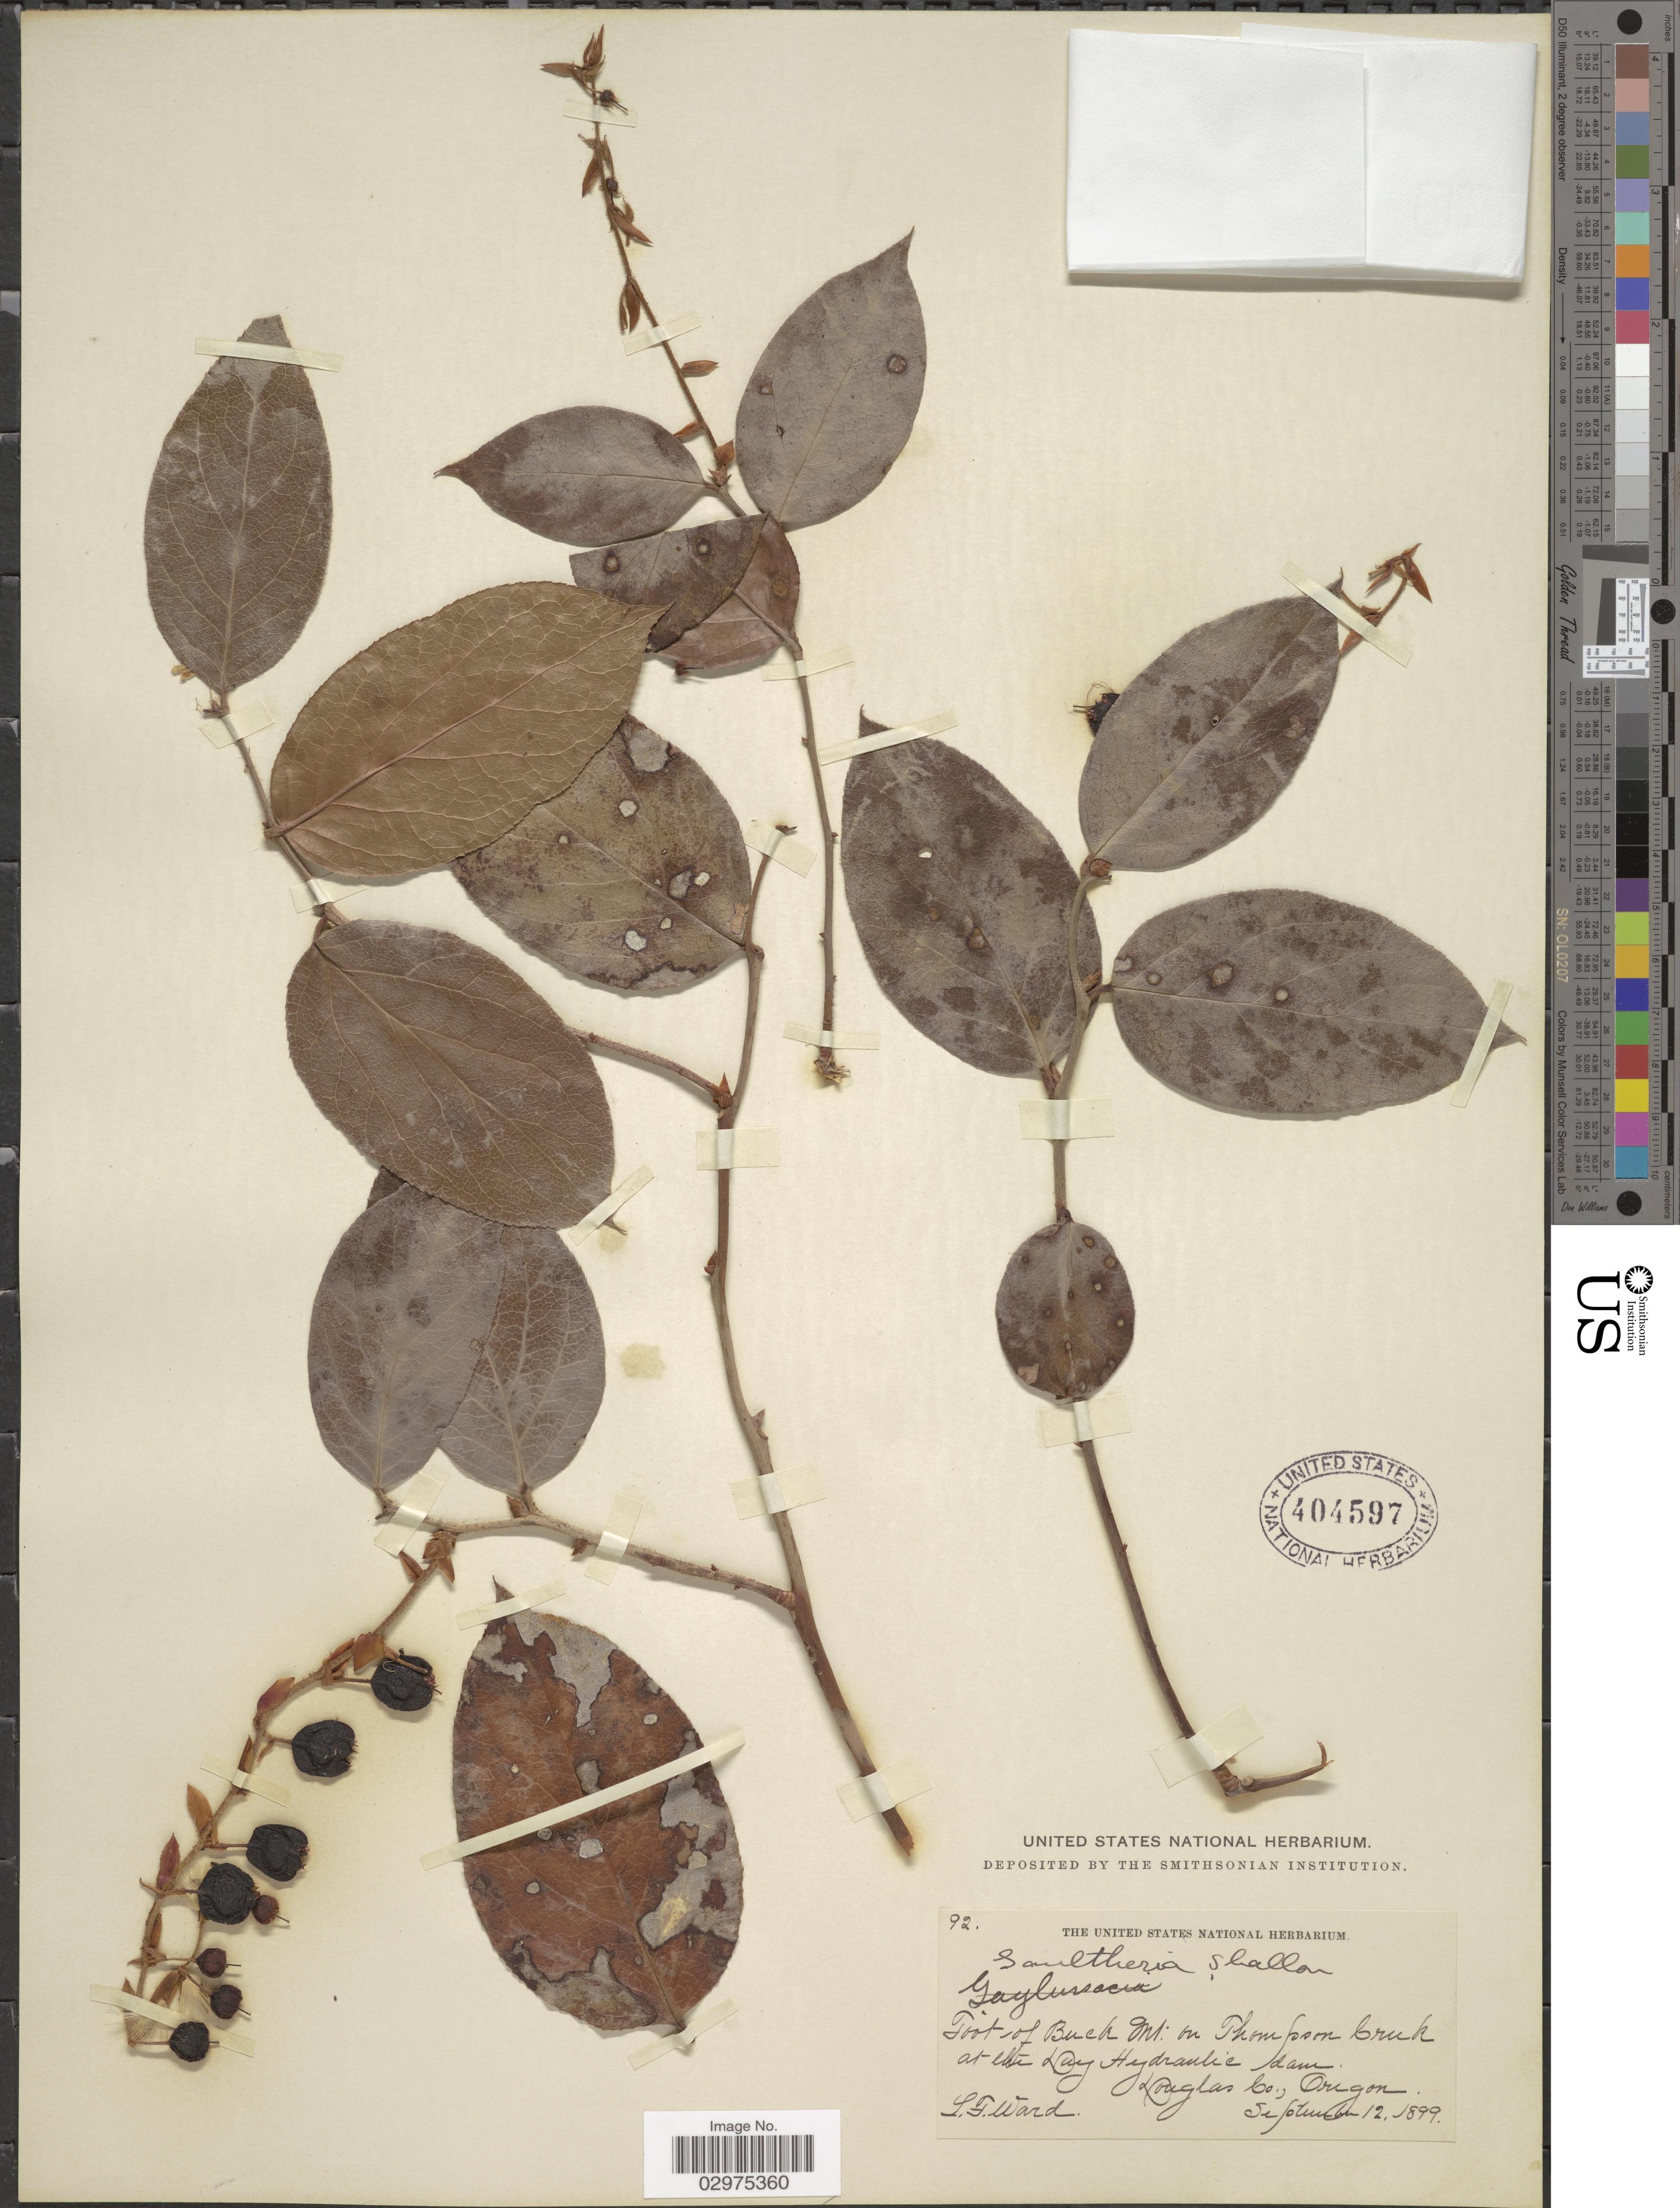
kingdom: Plantae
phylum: Tracheophyta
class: Magnoliopsida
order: Ericales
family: Ericaceae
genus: Gaultheria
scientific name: Gaultheria shallon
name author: Pursh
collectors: L. Ward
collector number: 92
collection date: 1899-09-12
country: United States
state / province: Oregon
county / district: Douglas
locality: Foot of Buch Mt. on Thompson Creek at the Day Hydraulic dam. Douglas Co.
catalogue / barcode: US 404597